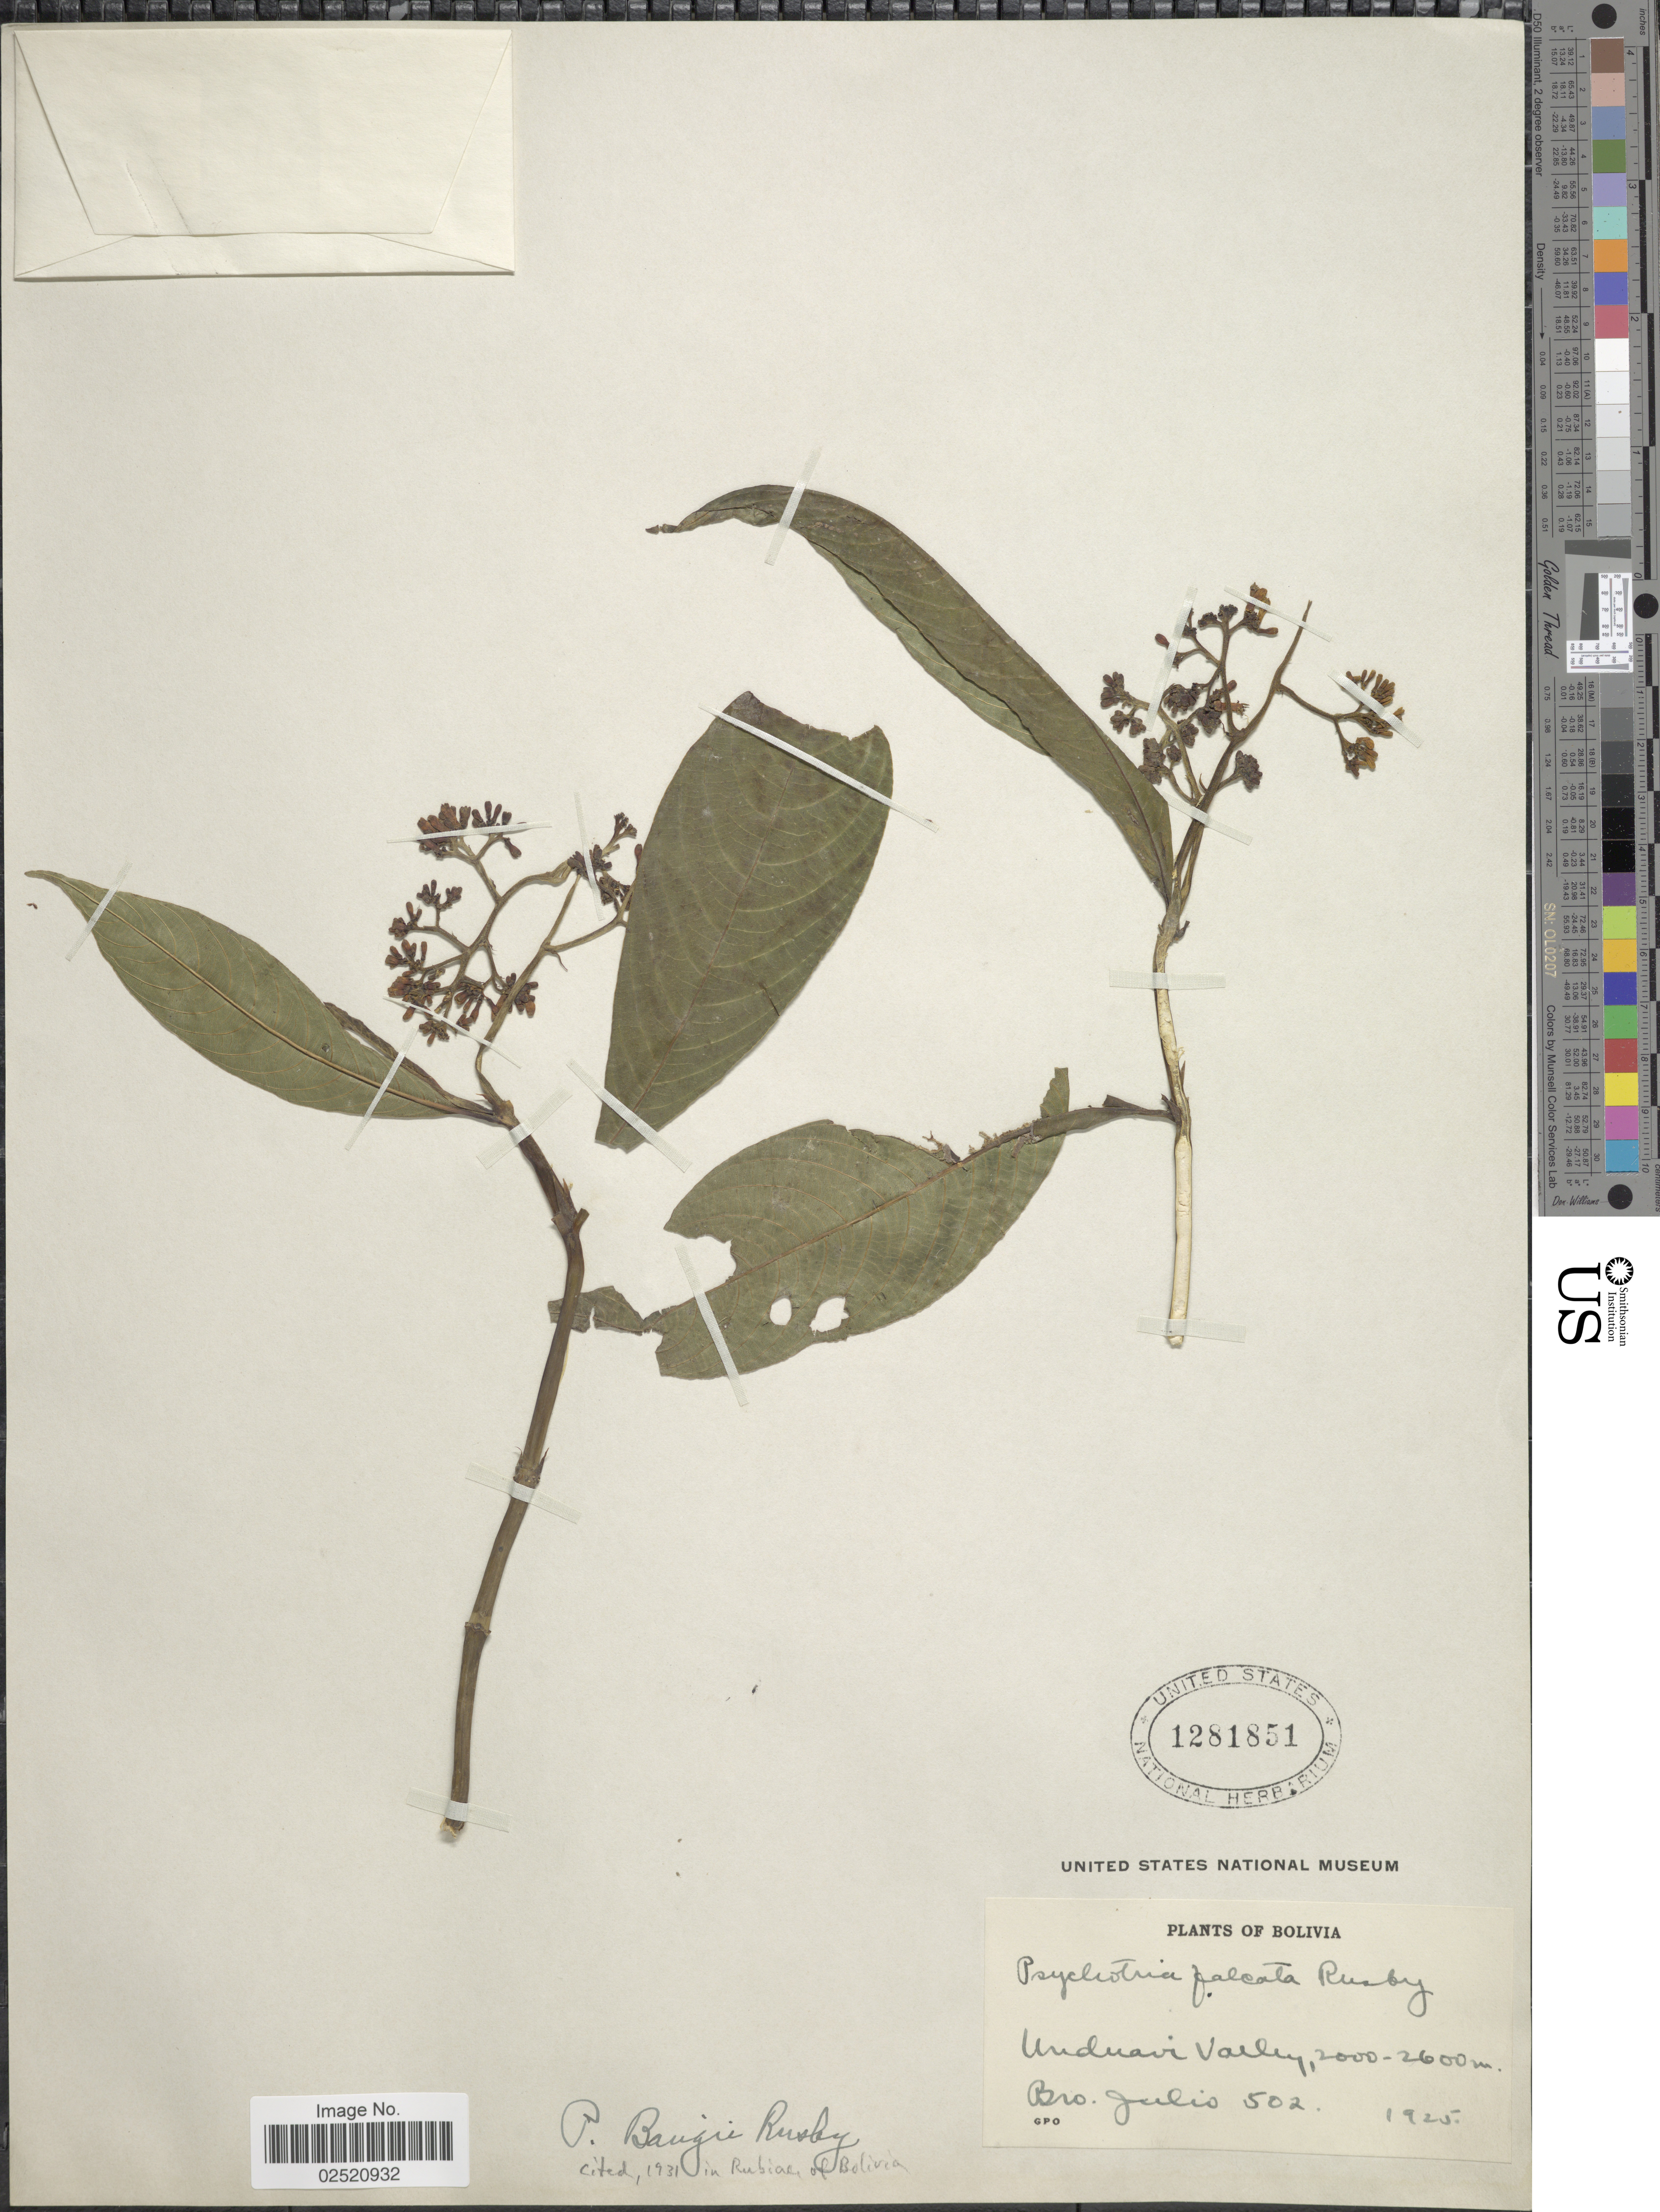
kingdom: Plantae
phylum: Tracheophyta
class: Magnoliopsida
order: Gentianales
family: Rubiaceae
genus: Psychotria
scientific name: Psychotria bangii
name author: Rusby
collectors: Bro. Julio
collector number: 502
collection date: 1925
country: Bolivia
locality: Unduavi Valley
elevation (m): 2000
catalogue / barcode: US 1281851